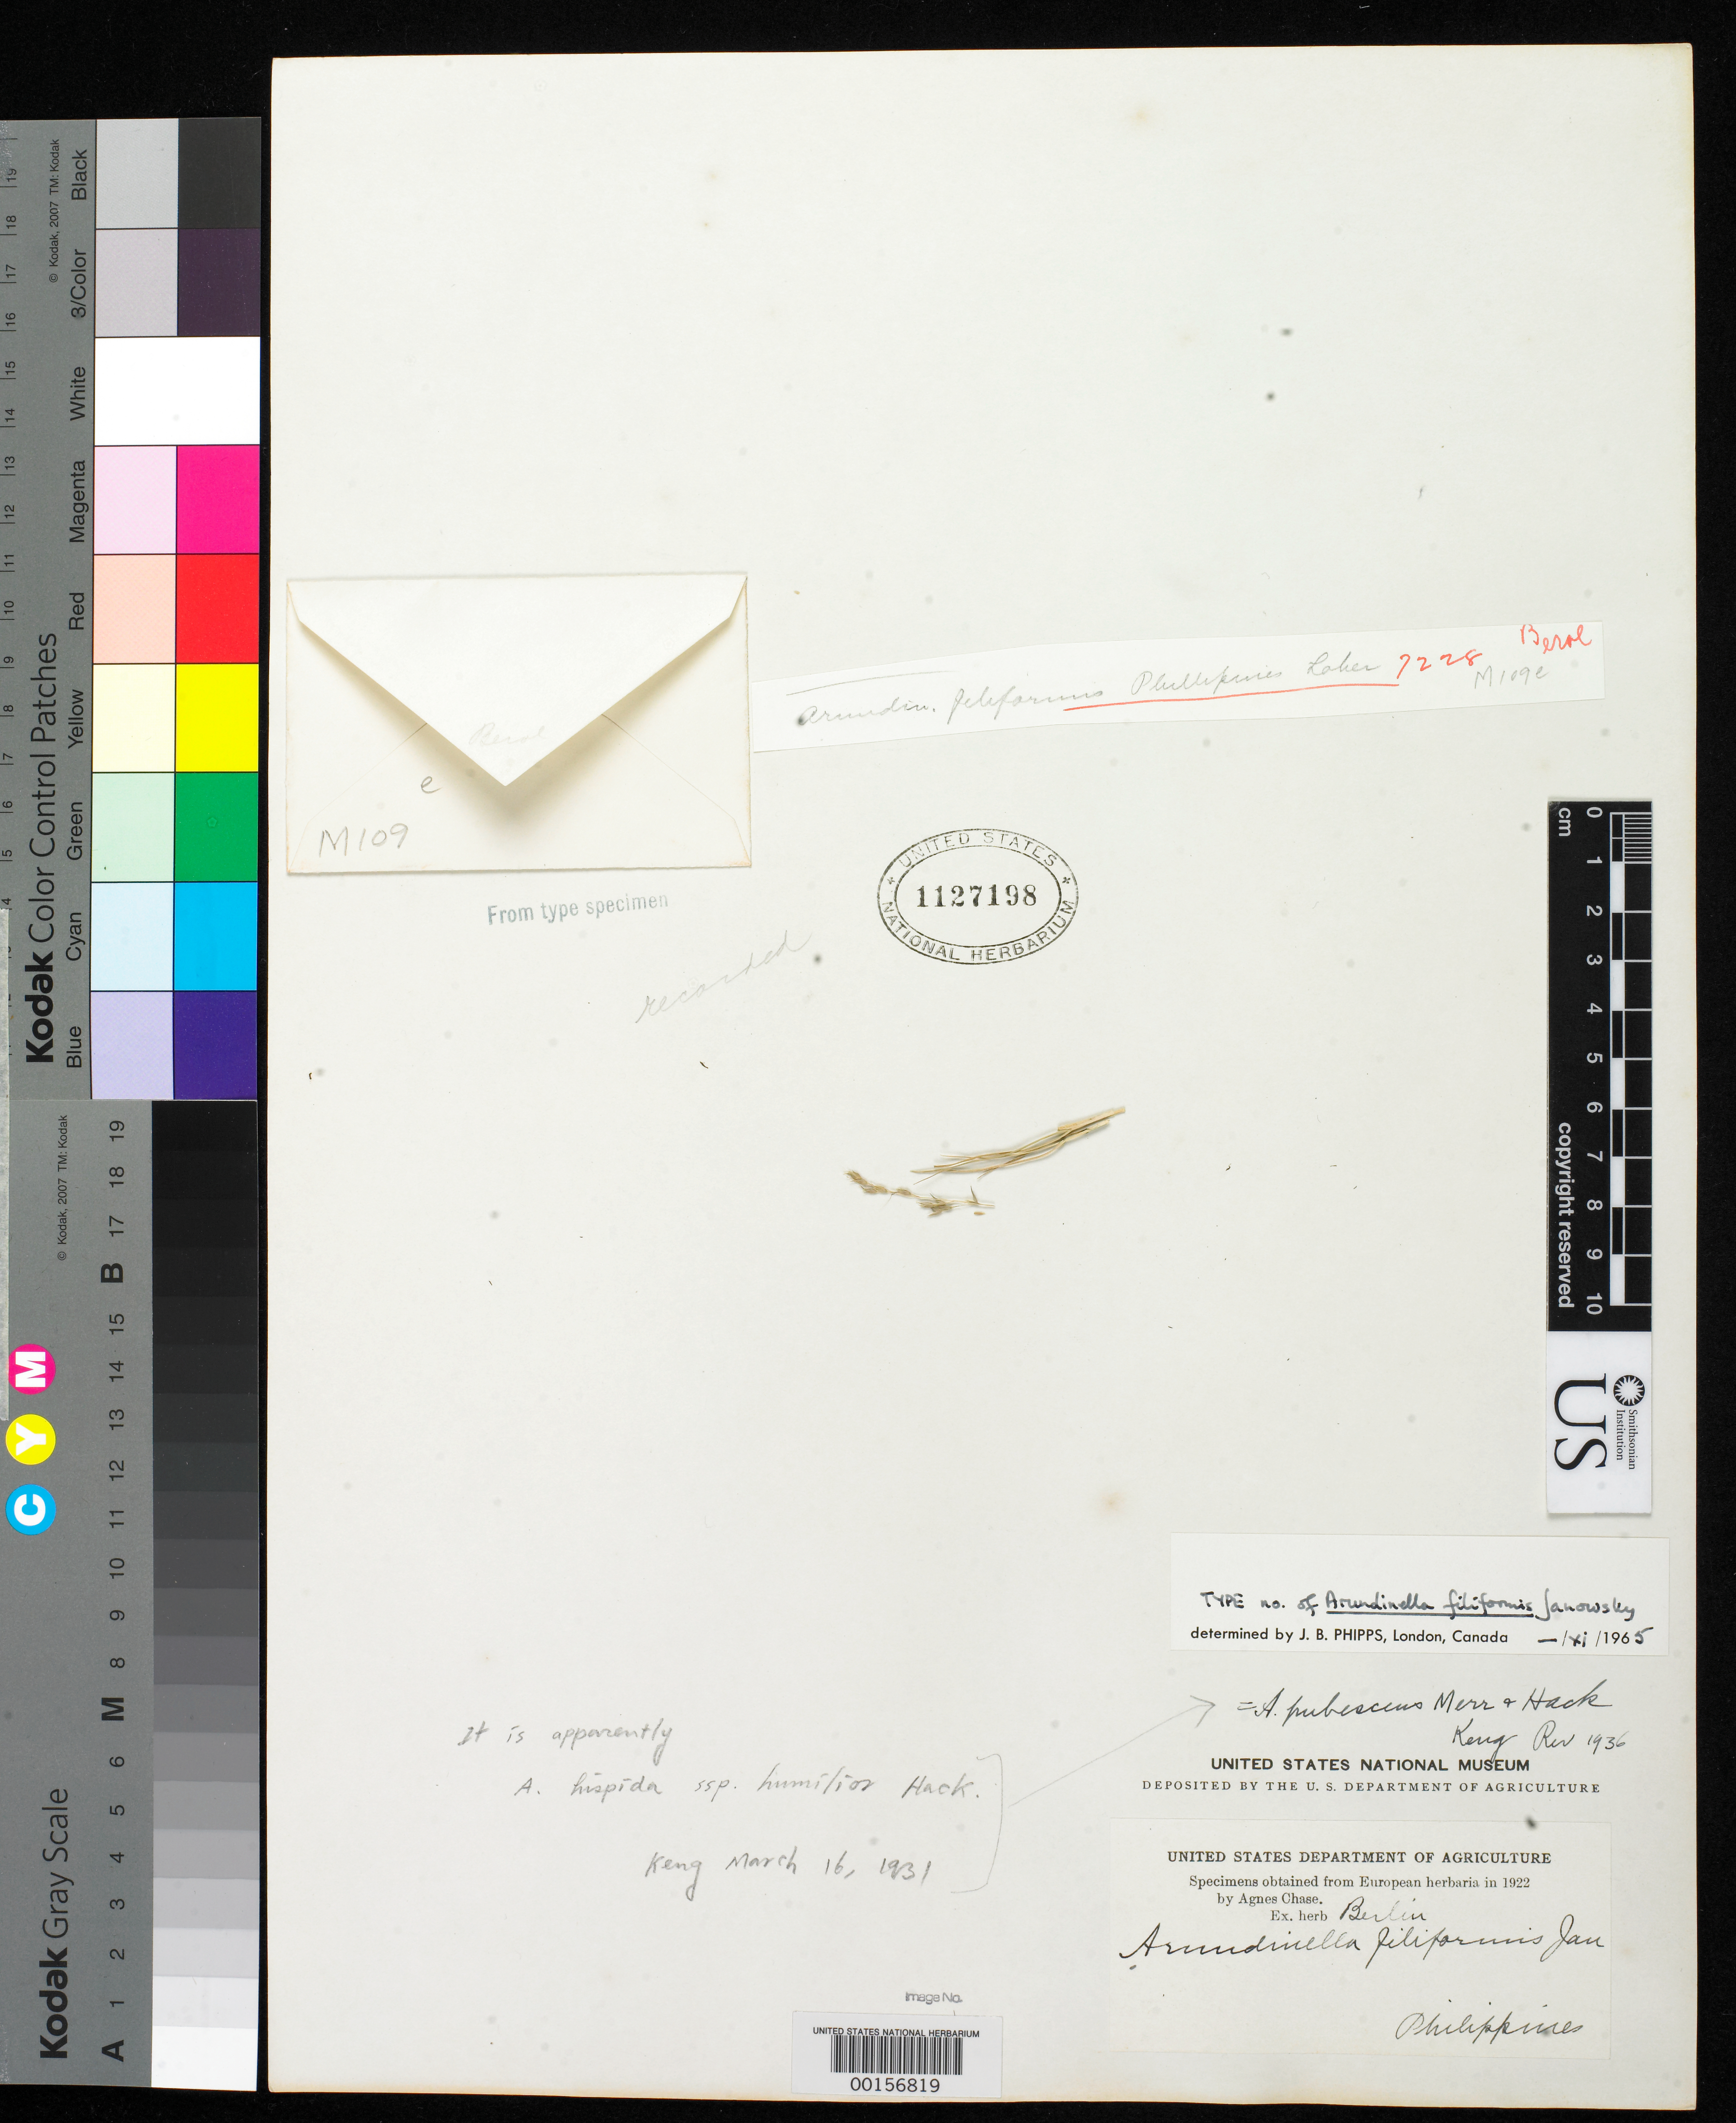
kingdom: Plantae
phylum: Tracheophyta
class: Liliopsida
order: Poales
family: Poaceae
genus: Arundinella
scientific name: Arundinella filiformis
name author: Janowski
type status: Type Fragment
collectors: A. Loher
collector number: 7228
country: Philippines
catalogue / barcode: US 1127198